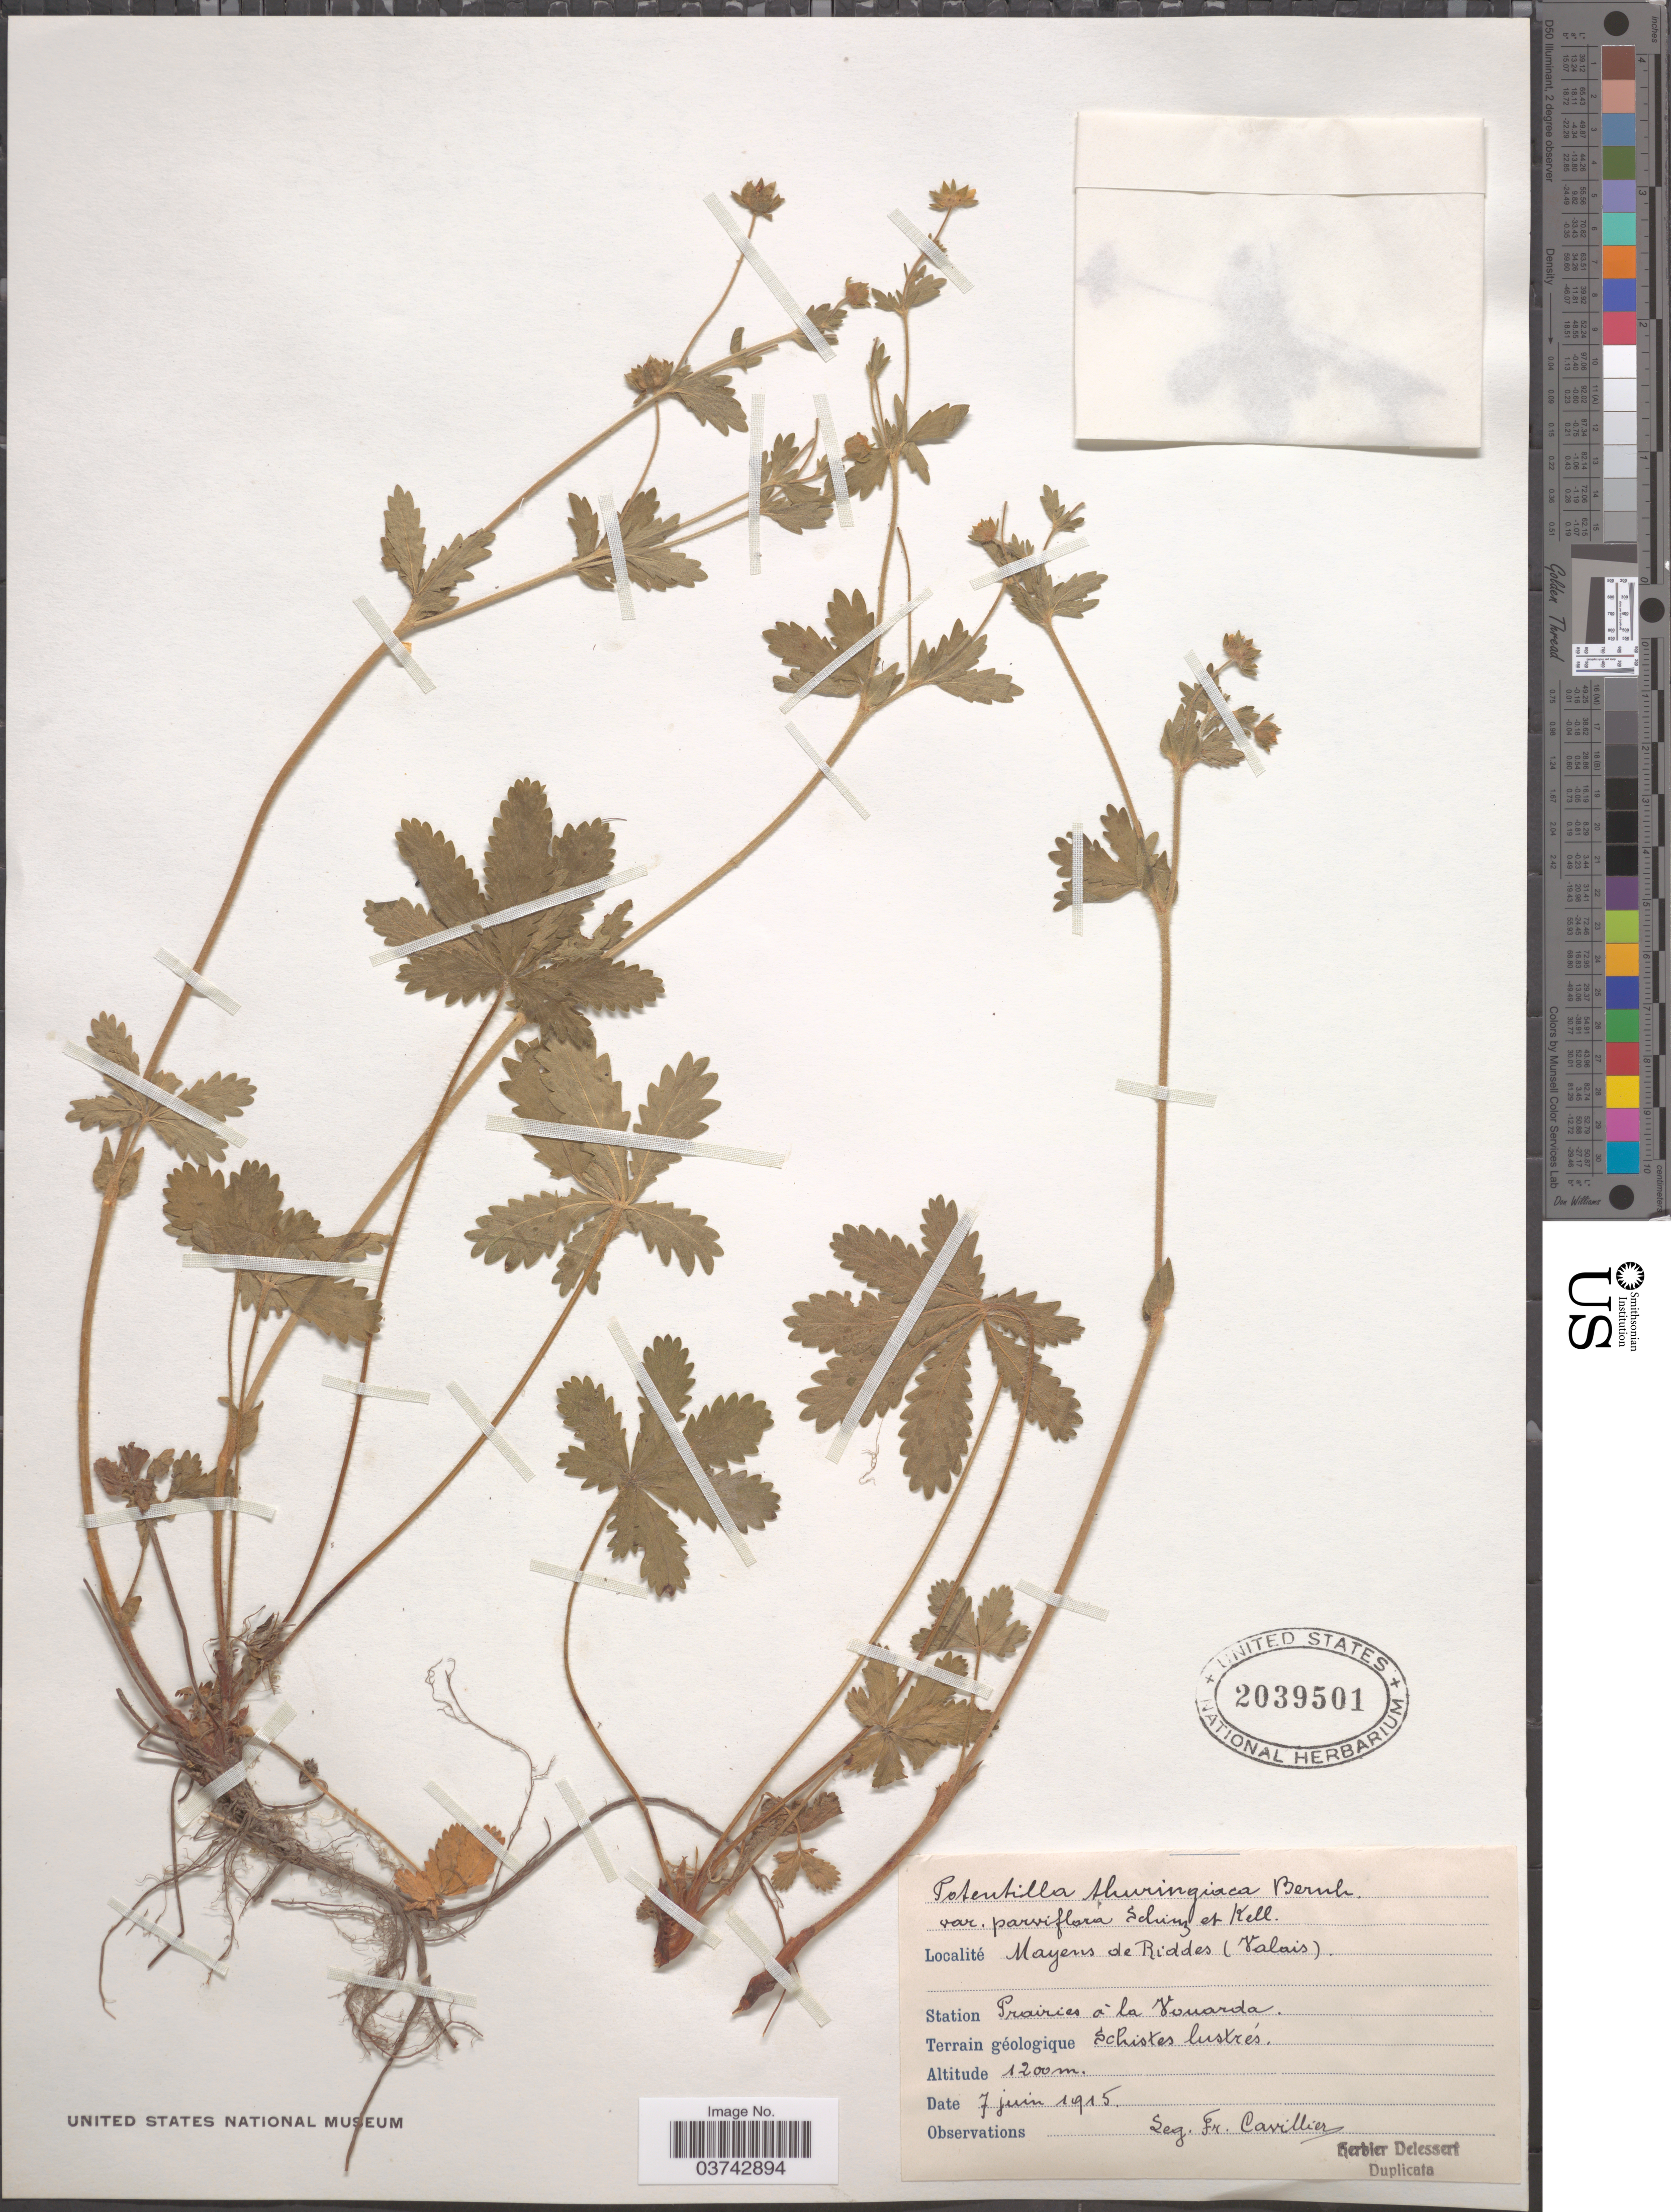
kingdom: Plantae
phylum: Tracheophyta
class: Magnoliopsida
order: Rosales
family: Rosaceae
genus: Potentilla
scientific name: Potentilla thuringiaca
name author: Bernh. ex Link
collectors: F. Cavillier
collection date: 1915-06-07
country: Switzerland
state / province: Valais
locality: Mayens de Riddes. Station Prairies á la Vouarda. Terrain géologique Schistes lustrés.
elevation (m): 1200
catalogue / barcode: US 2039501